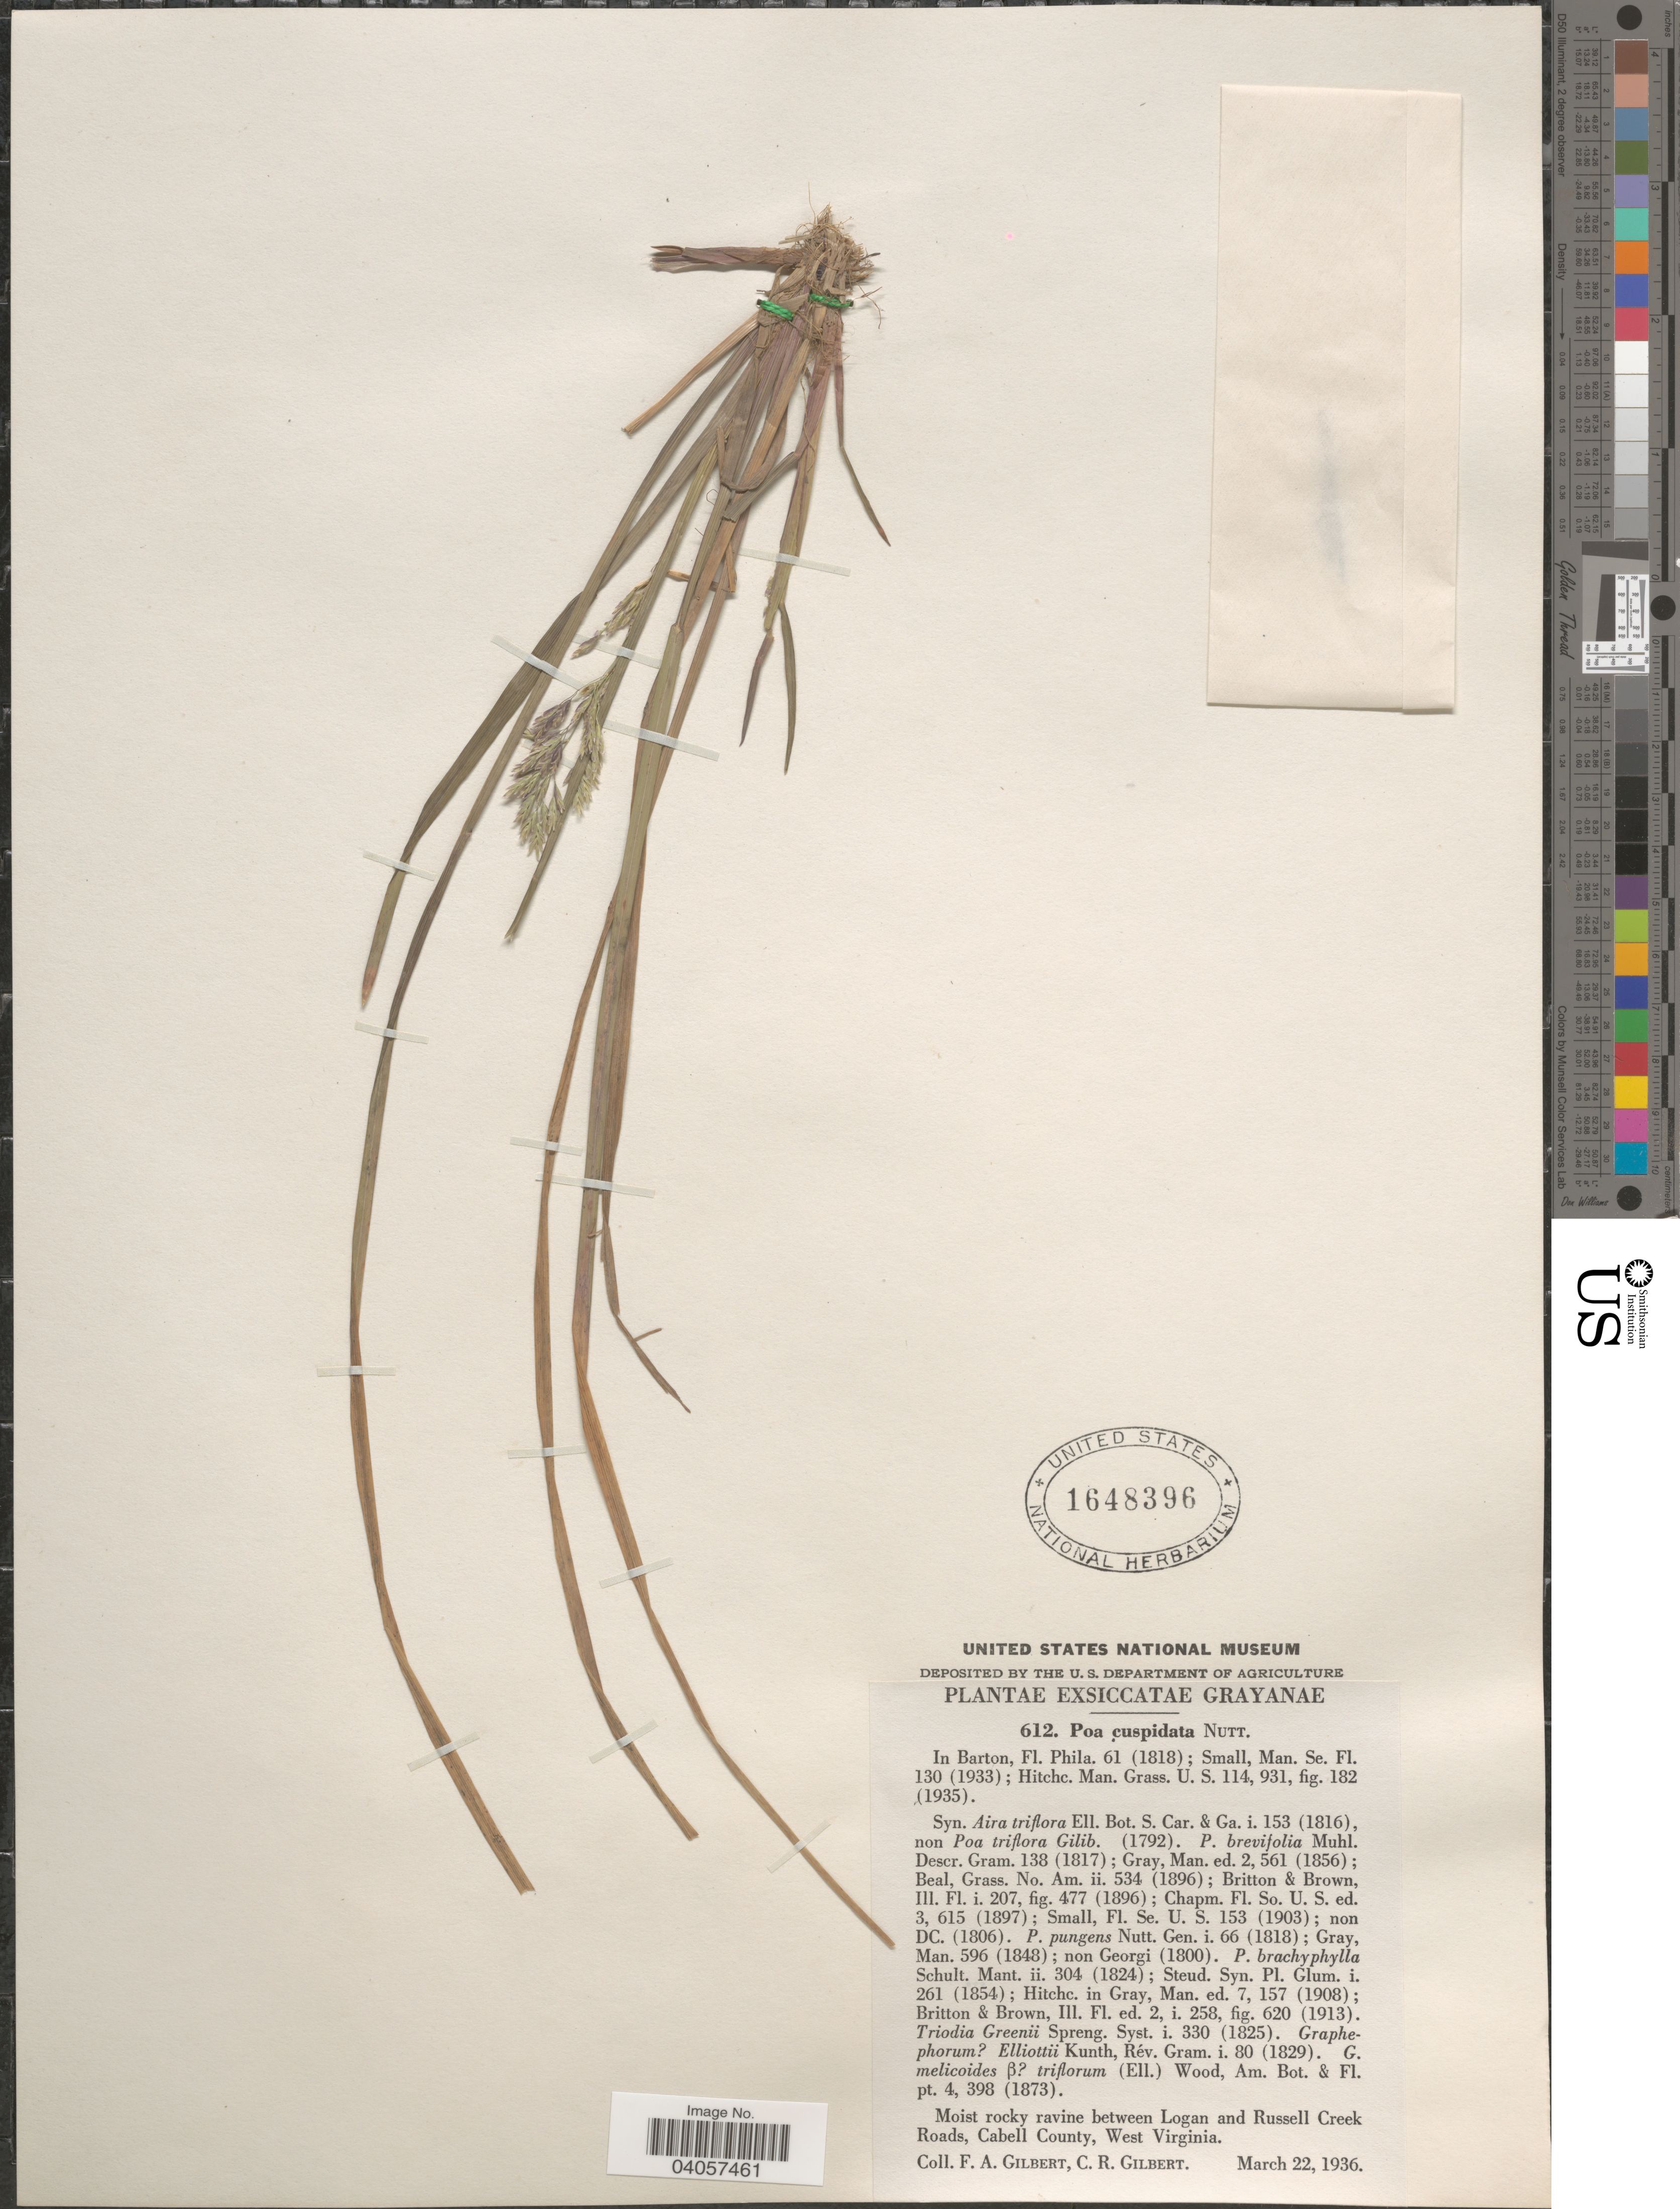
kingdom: Plantae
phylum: Tracheophyta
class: Liliopsida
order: Poales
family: Poaceae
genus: Poa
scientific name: Poa cuspidata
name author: Nutt.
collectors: F. A. Gilbert & C. Gilbert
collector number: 612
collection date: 1936-03-22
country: United States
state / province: West Virginia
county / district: Cabell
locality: Moist rocky ravine between Logan and Russell Creek Roads, Cabell County.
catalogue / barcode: US 1648396